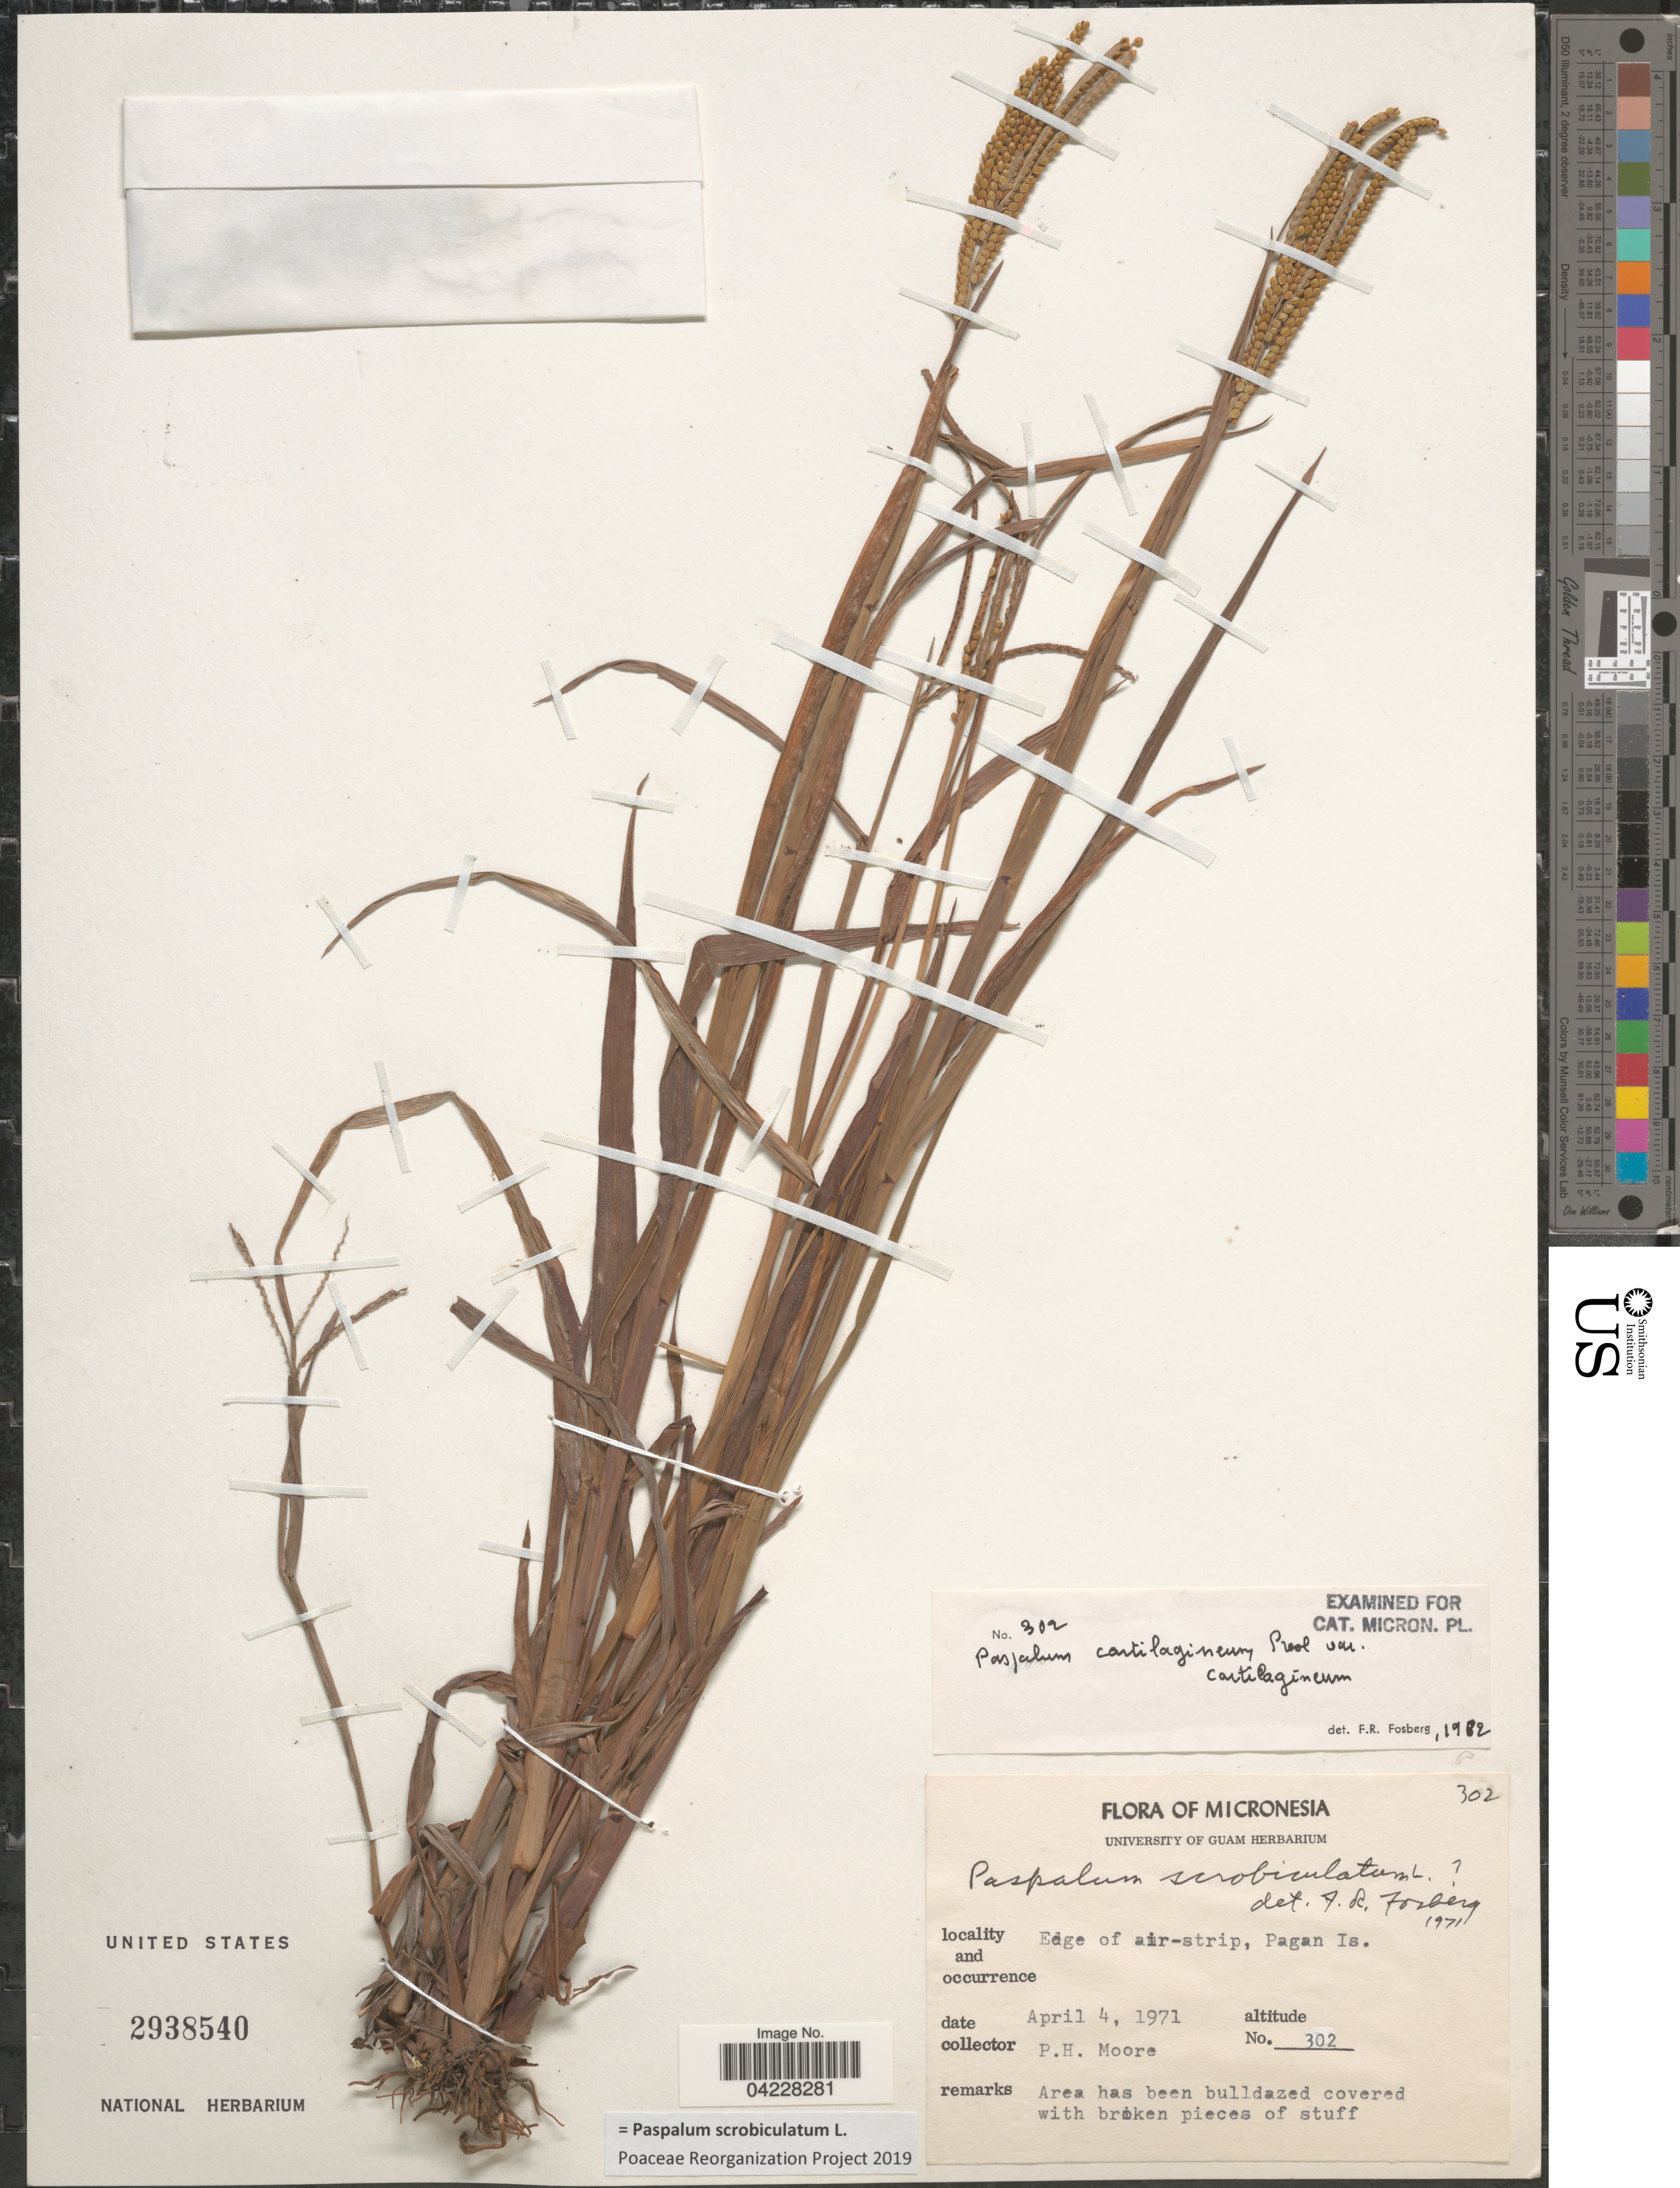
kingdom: Plantae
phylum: Tracheophyta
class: Liliopsida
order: Poales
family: Poaceae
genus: Paspalum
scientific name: Paspalum scrobiculatum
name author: L.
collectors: P. H. Moore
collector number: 302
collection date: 1971-04-04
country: Northern Mariana Islands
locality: Micronesia. Edge of air-strip, Pagan Is.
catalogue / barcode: US 2938540